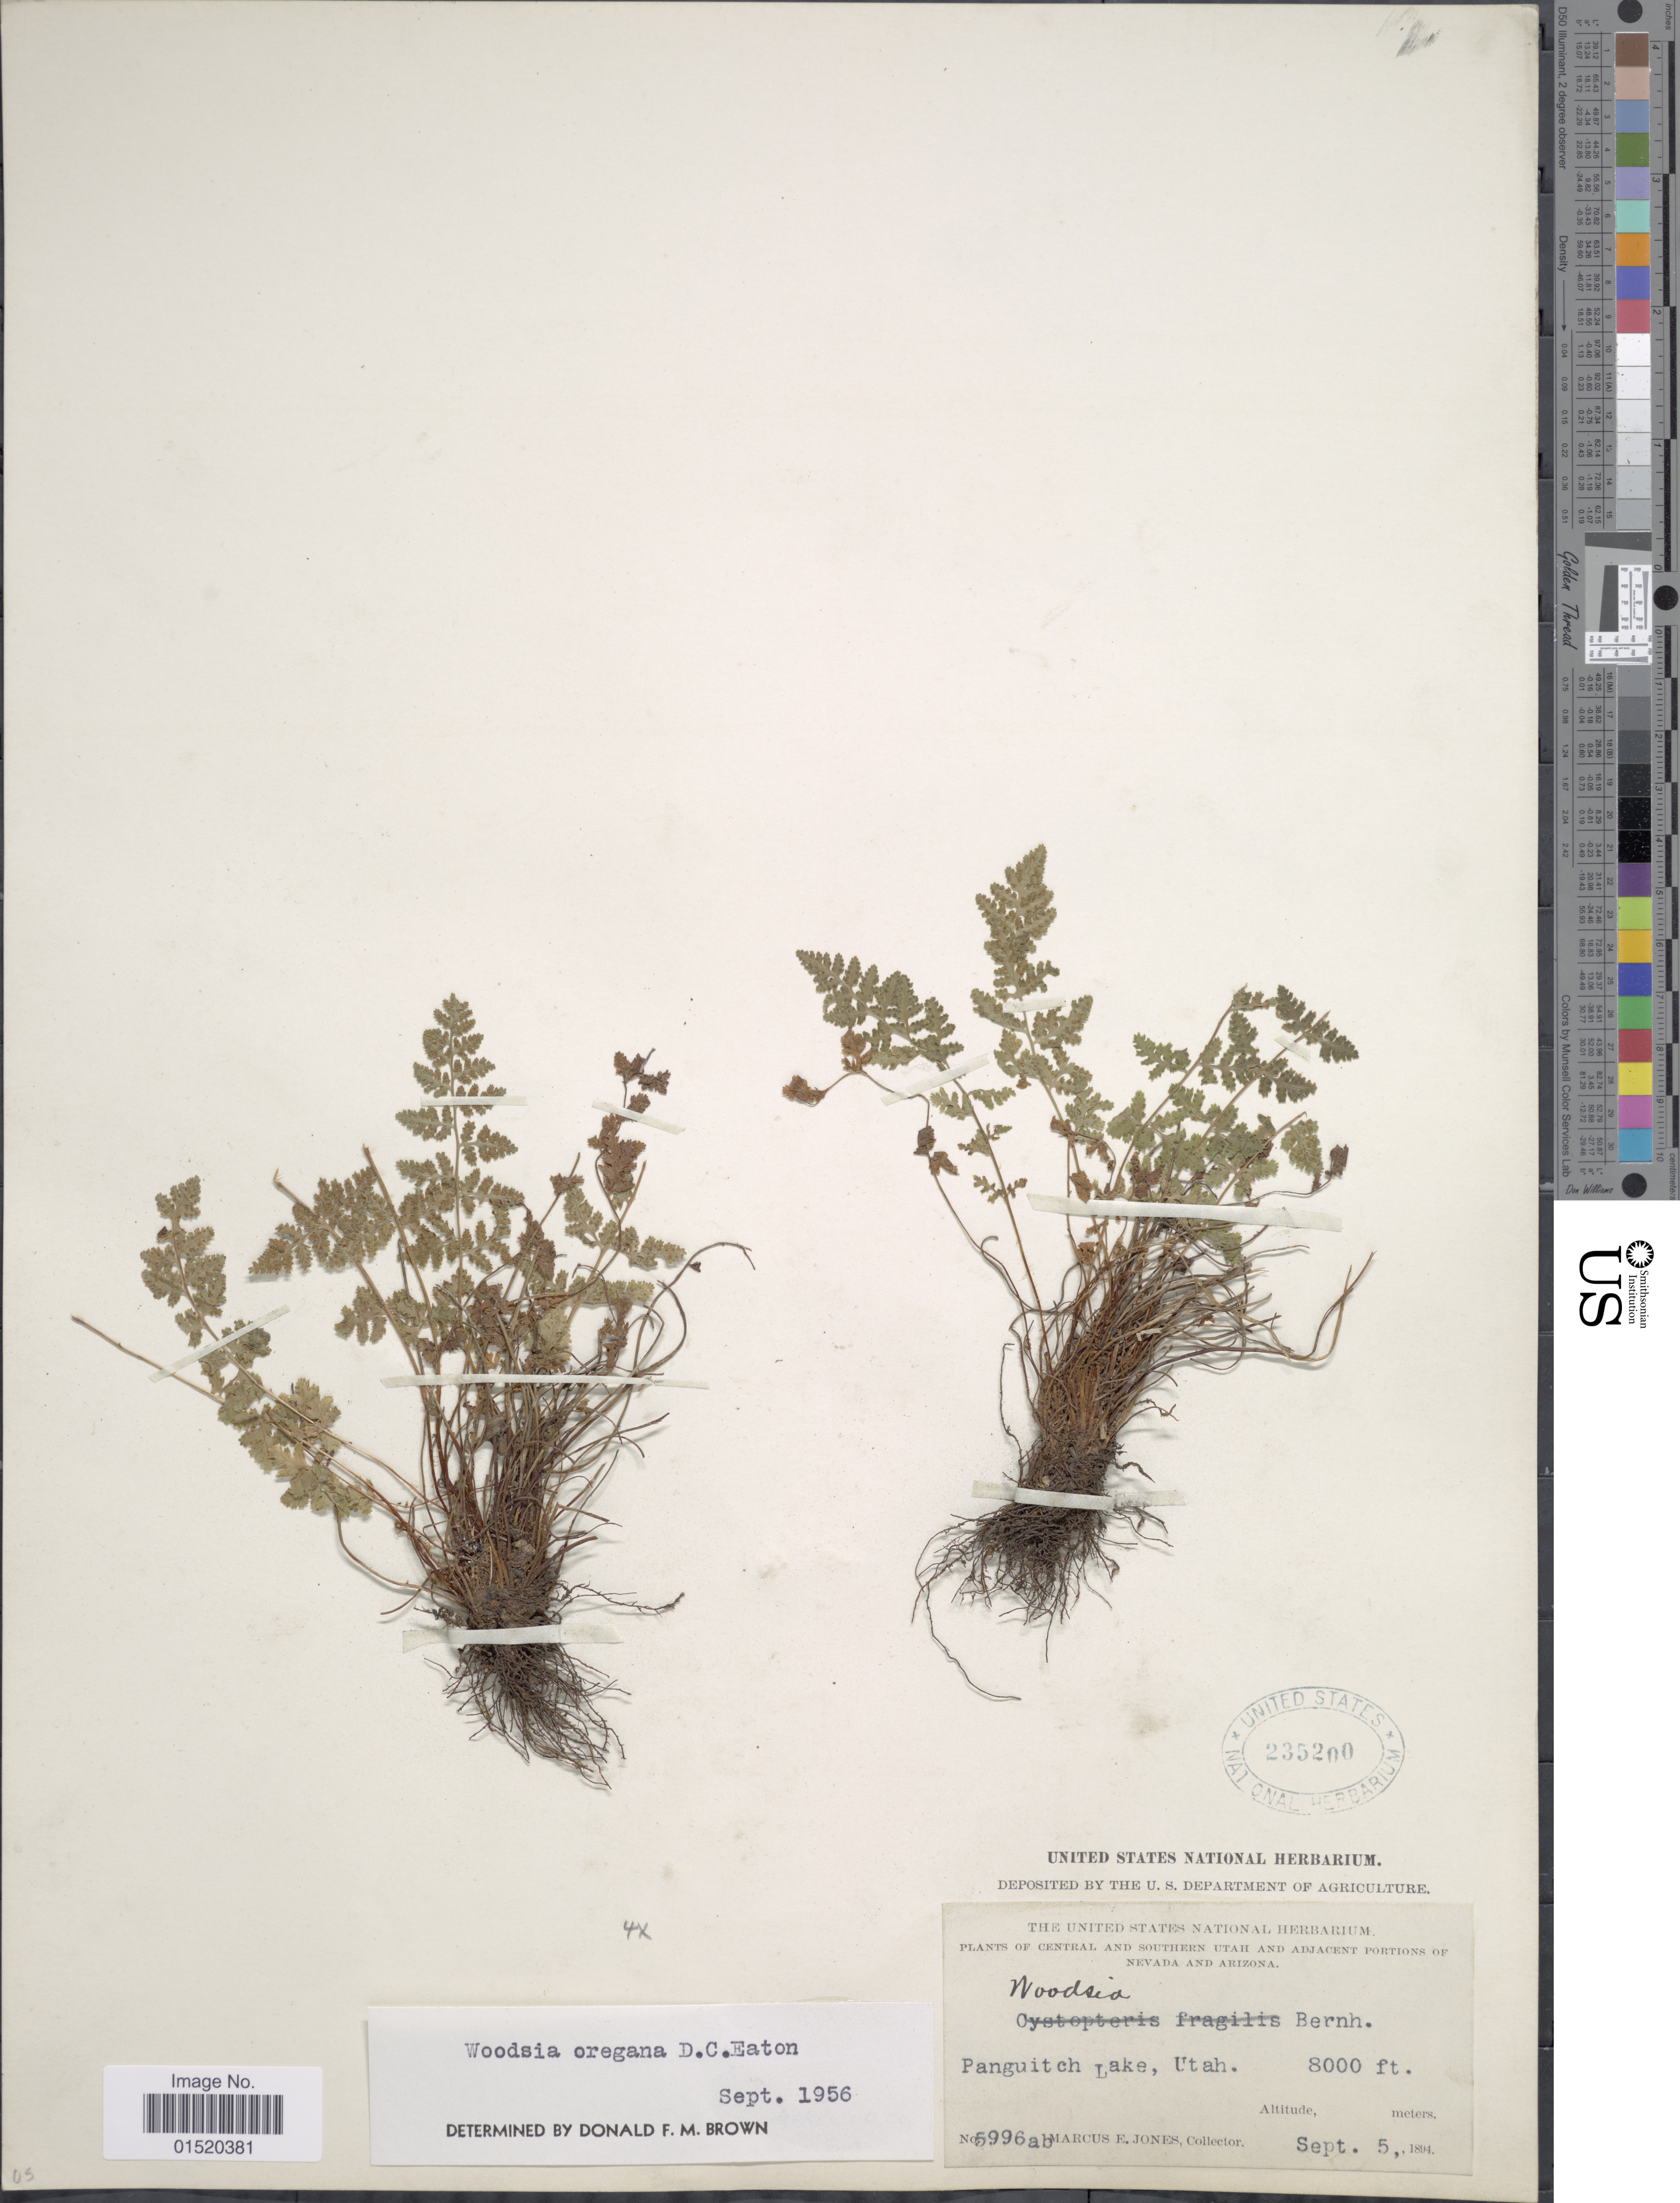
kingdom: Plantae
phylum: Tracheophyta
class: Polypodiopsida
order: Polypodiales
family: Woodsiaceae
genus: Woodsia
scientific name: Woodsia oregana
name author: D.C. Eaton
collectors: M. E. Jones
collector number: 5996ab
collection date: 1894-09-05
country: United States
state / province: Utah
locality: Central and Southern Utah and Adjacent Portions of Nevada and Arizona, Panguitch Lake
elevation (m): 2438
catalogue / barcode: US 235200